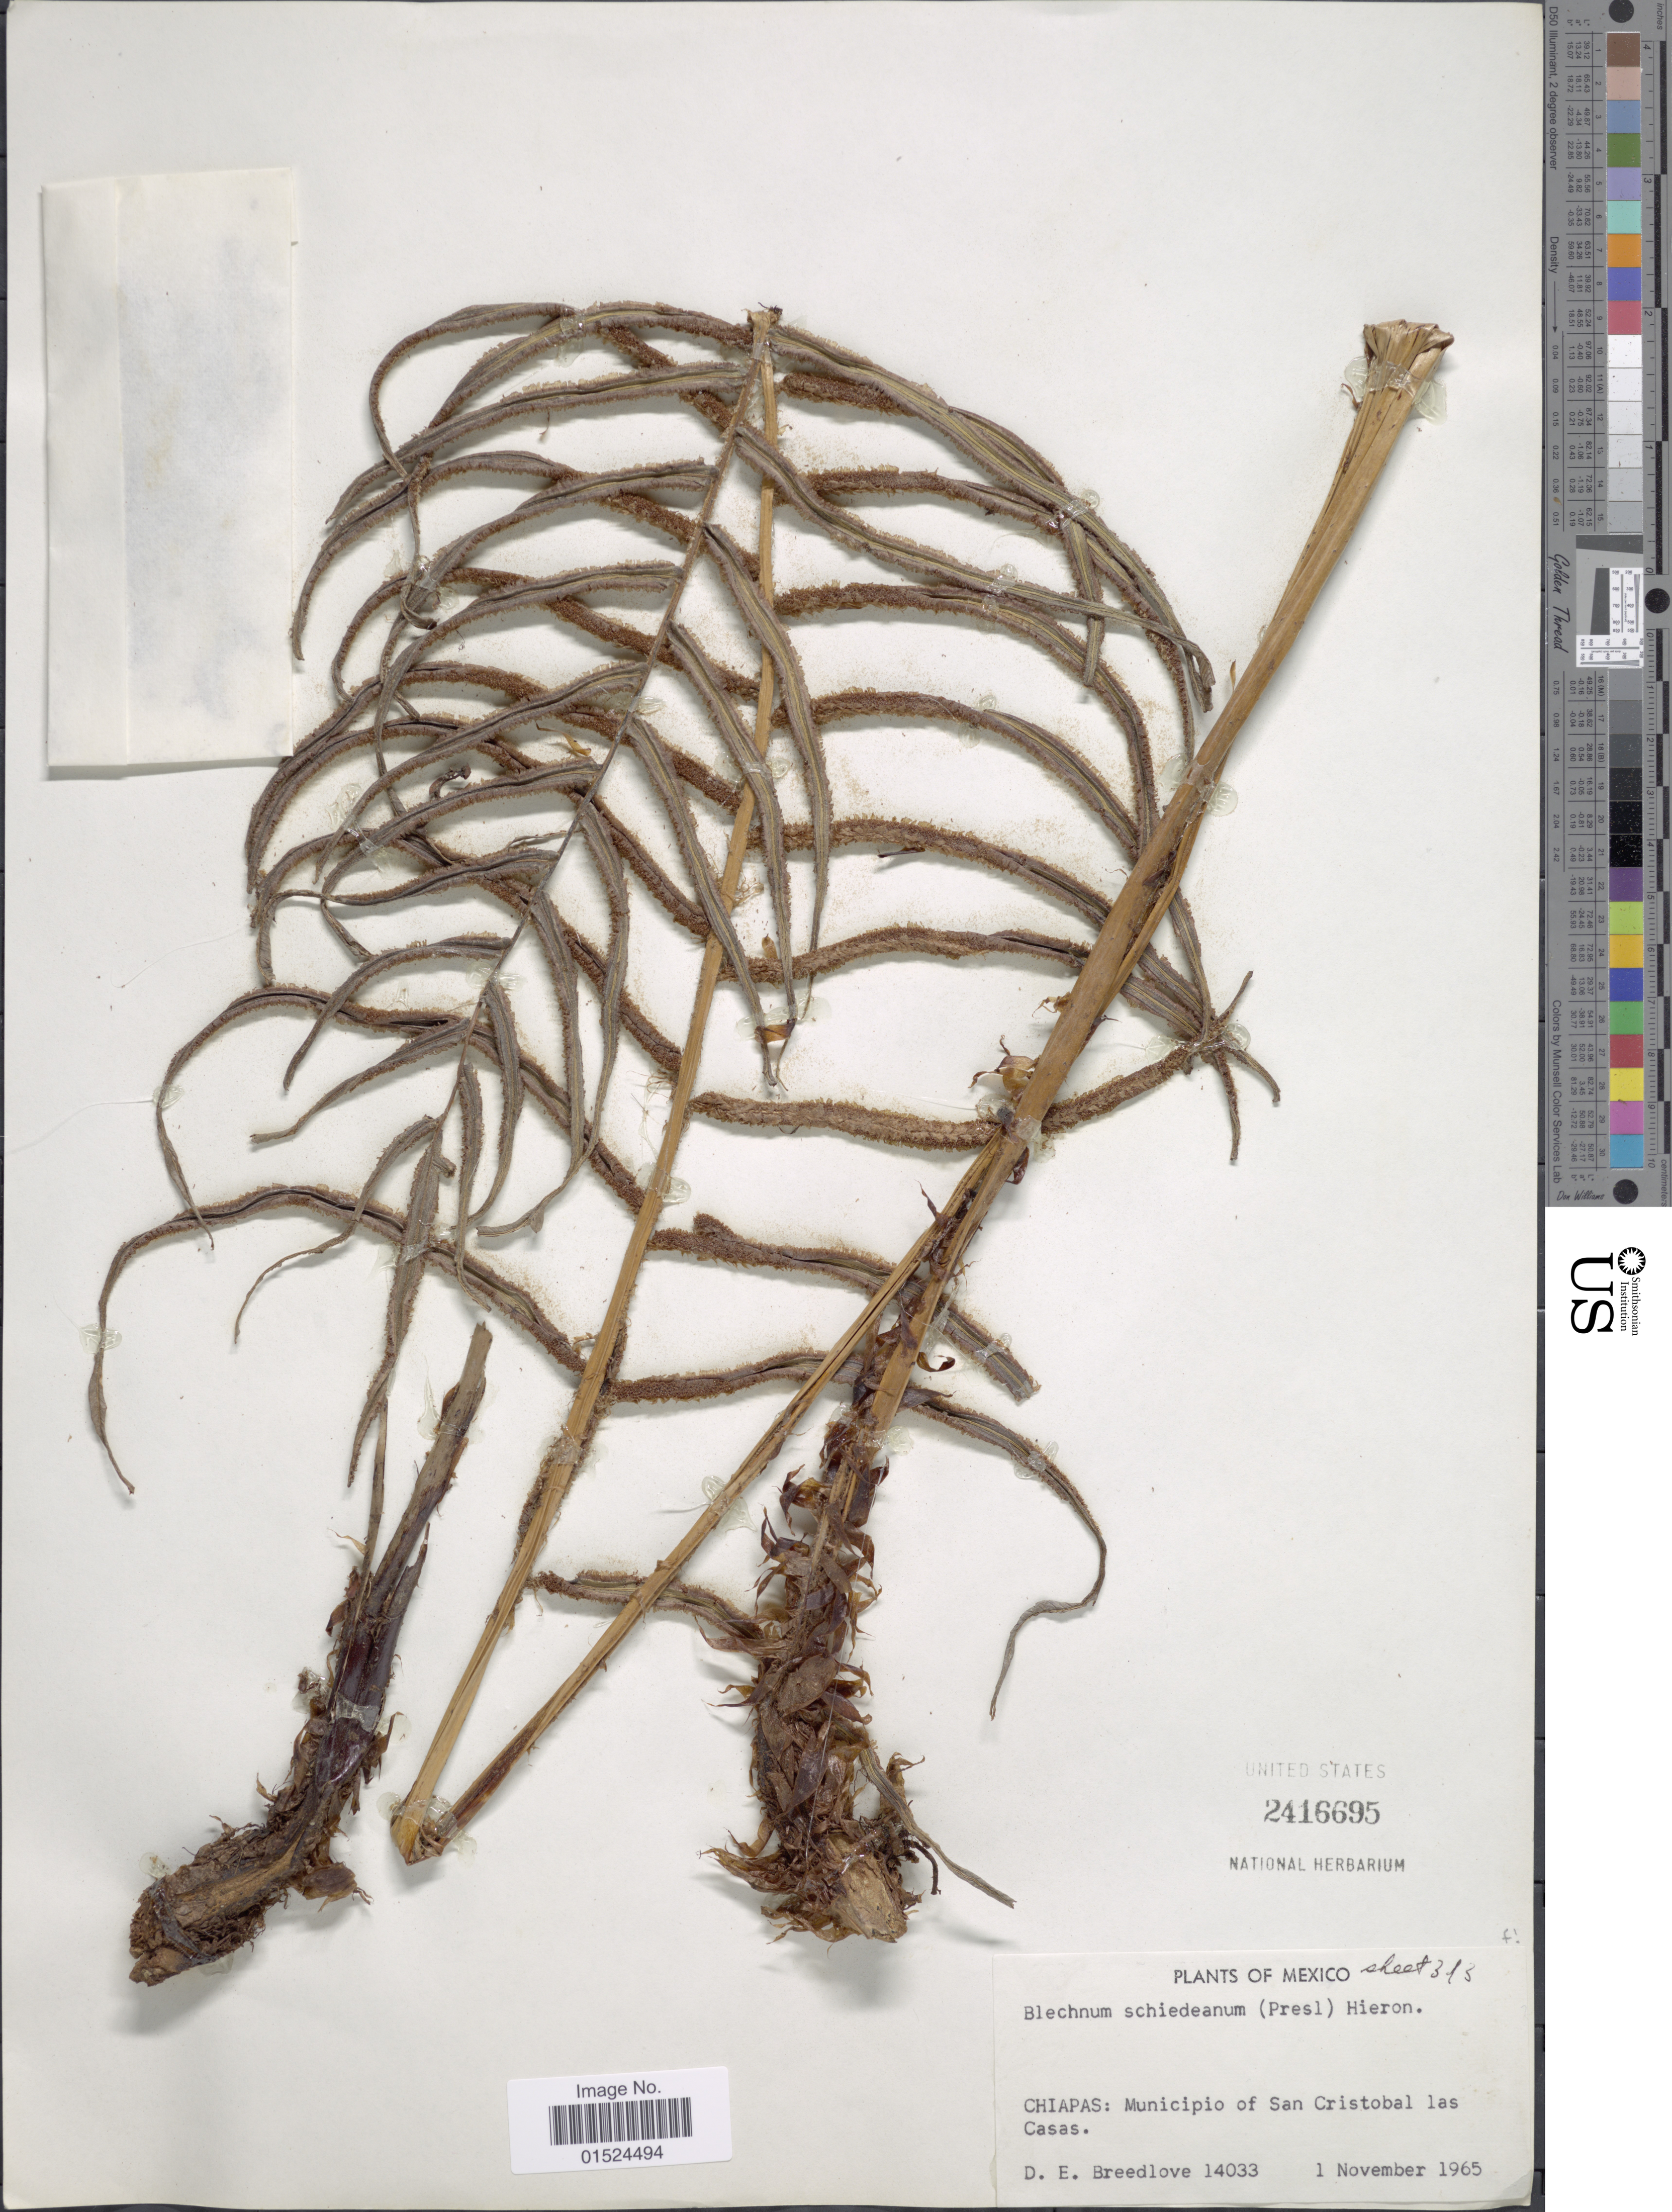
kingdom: Plantae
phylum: Tracheophyta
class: Polypodiopsida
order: Polypodiales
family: Blechnaceae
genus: Blechnum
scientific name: Blechnum schiedeanum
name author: (Schltdl. ex C. Presl) Hieron.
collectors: D. E. Breedlove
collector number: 14033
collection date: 1965-11-01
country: Mexico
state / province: Chiapas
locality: Municipio of San Cristobal las Casas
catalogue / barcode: US 2416695